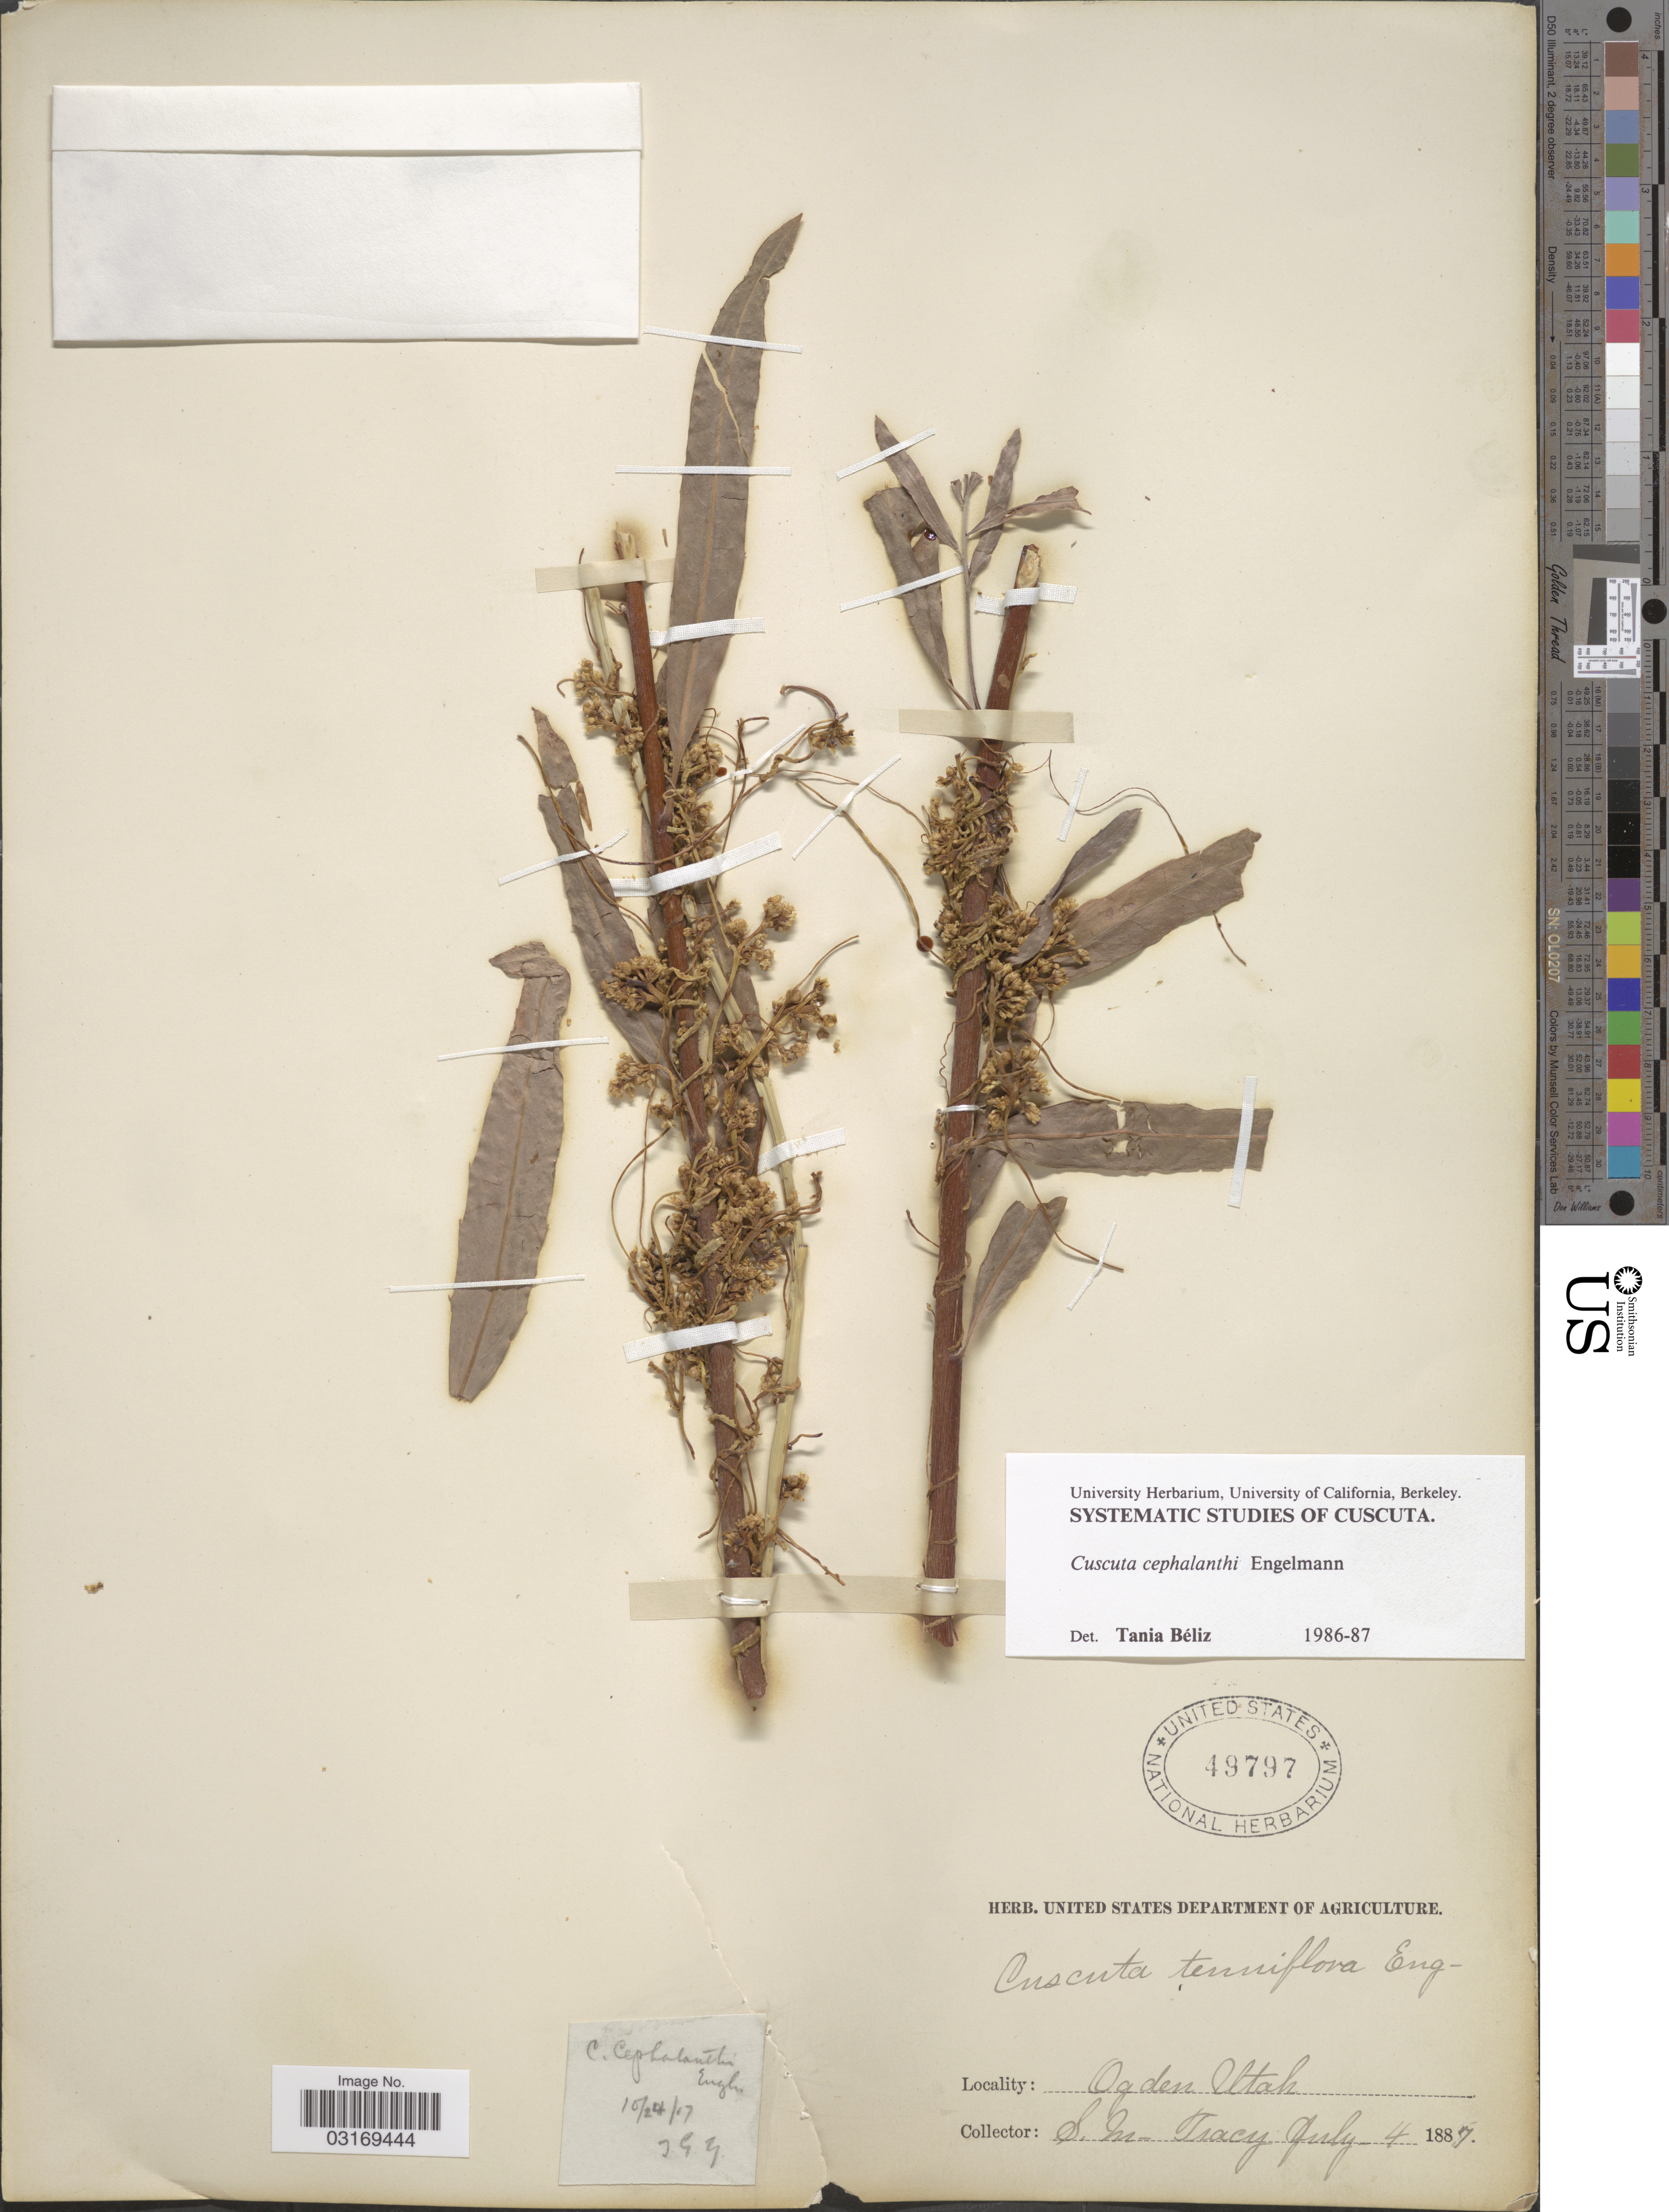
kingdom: Plantae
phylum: Tracheophyta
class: Magnoliopsida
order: Solanales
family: Convolvulaceae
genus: Cuscuta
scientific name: Cuscuta cephalanthi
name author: Engelm.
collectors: S. M. Tracy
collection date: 1887-07-04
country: United States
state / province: Utah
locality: Ogden.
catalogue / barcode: US 49797